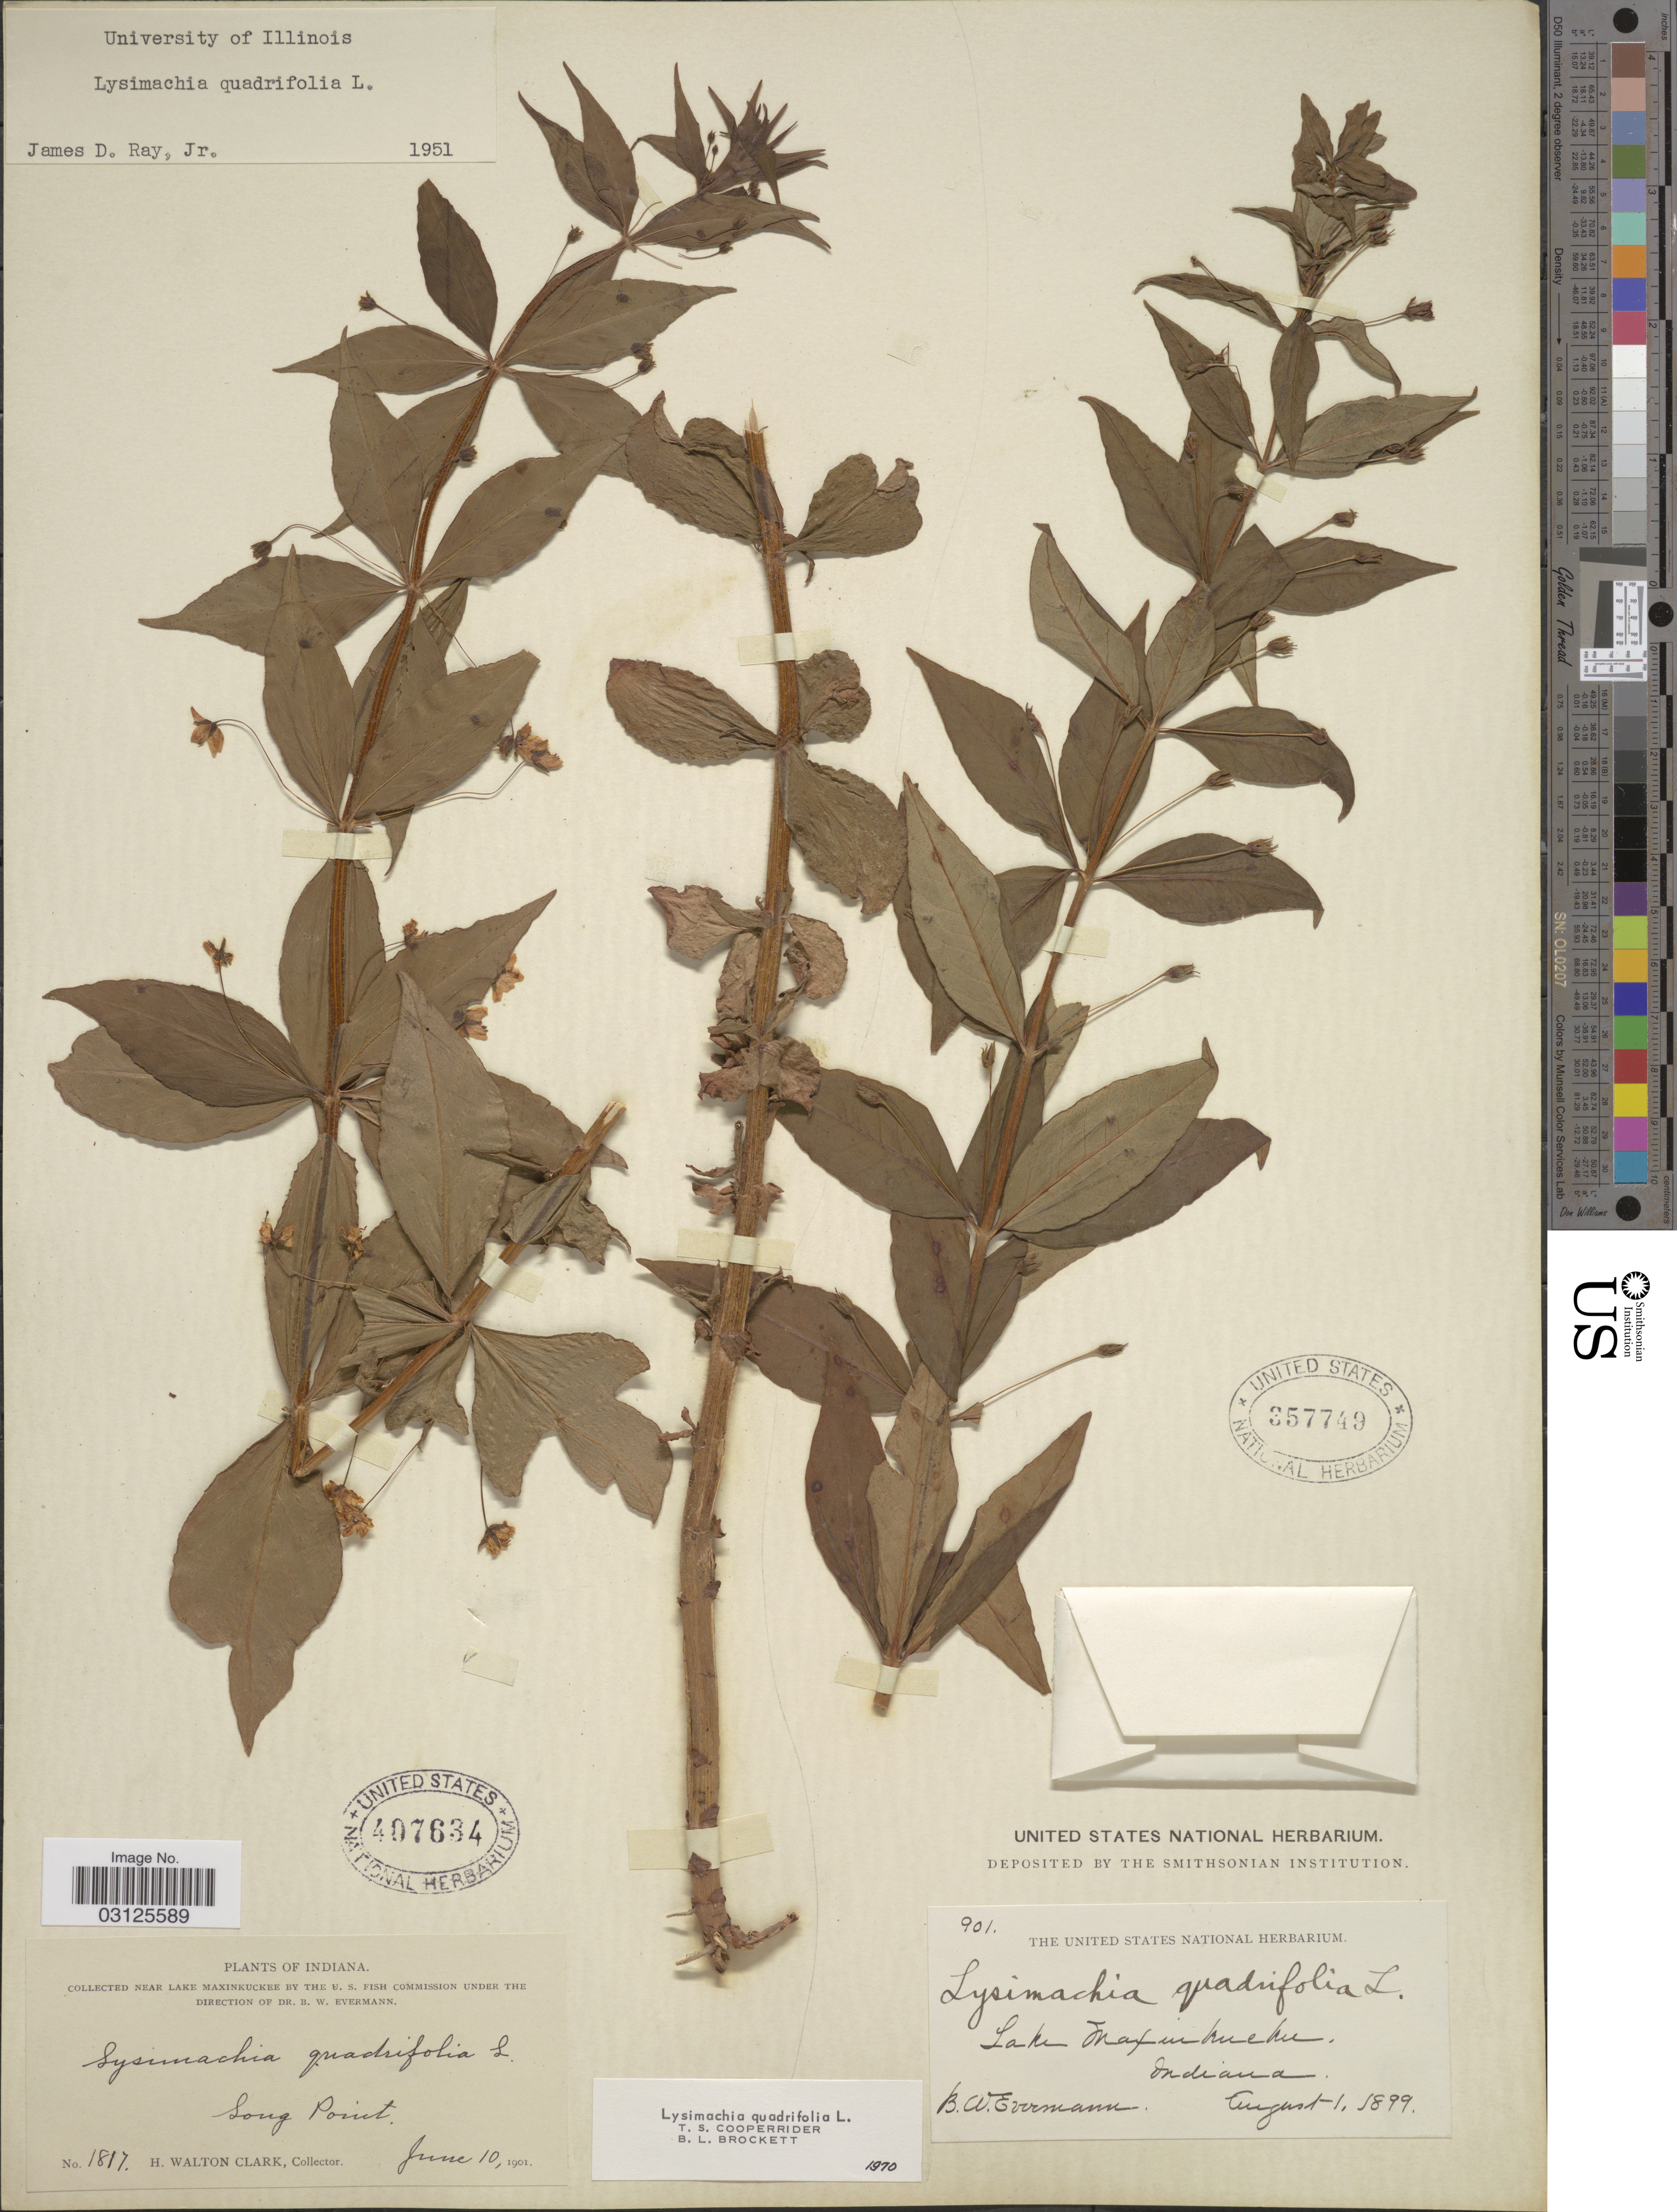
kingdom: Plantae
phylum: Tracheophyta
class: Magnoliopsida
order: Ericales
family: Primulaceae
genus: Lysimachia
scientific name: Lysimachia quadrifolia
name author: L.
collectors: H. W. Clark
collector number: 1817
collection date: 1901-06-10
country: United States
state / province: Indiana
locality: Near Lake Maxinkuckee, Long Point.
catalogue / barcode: US 407634